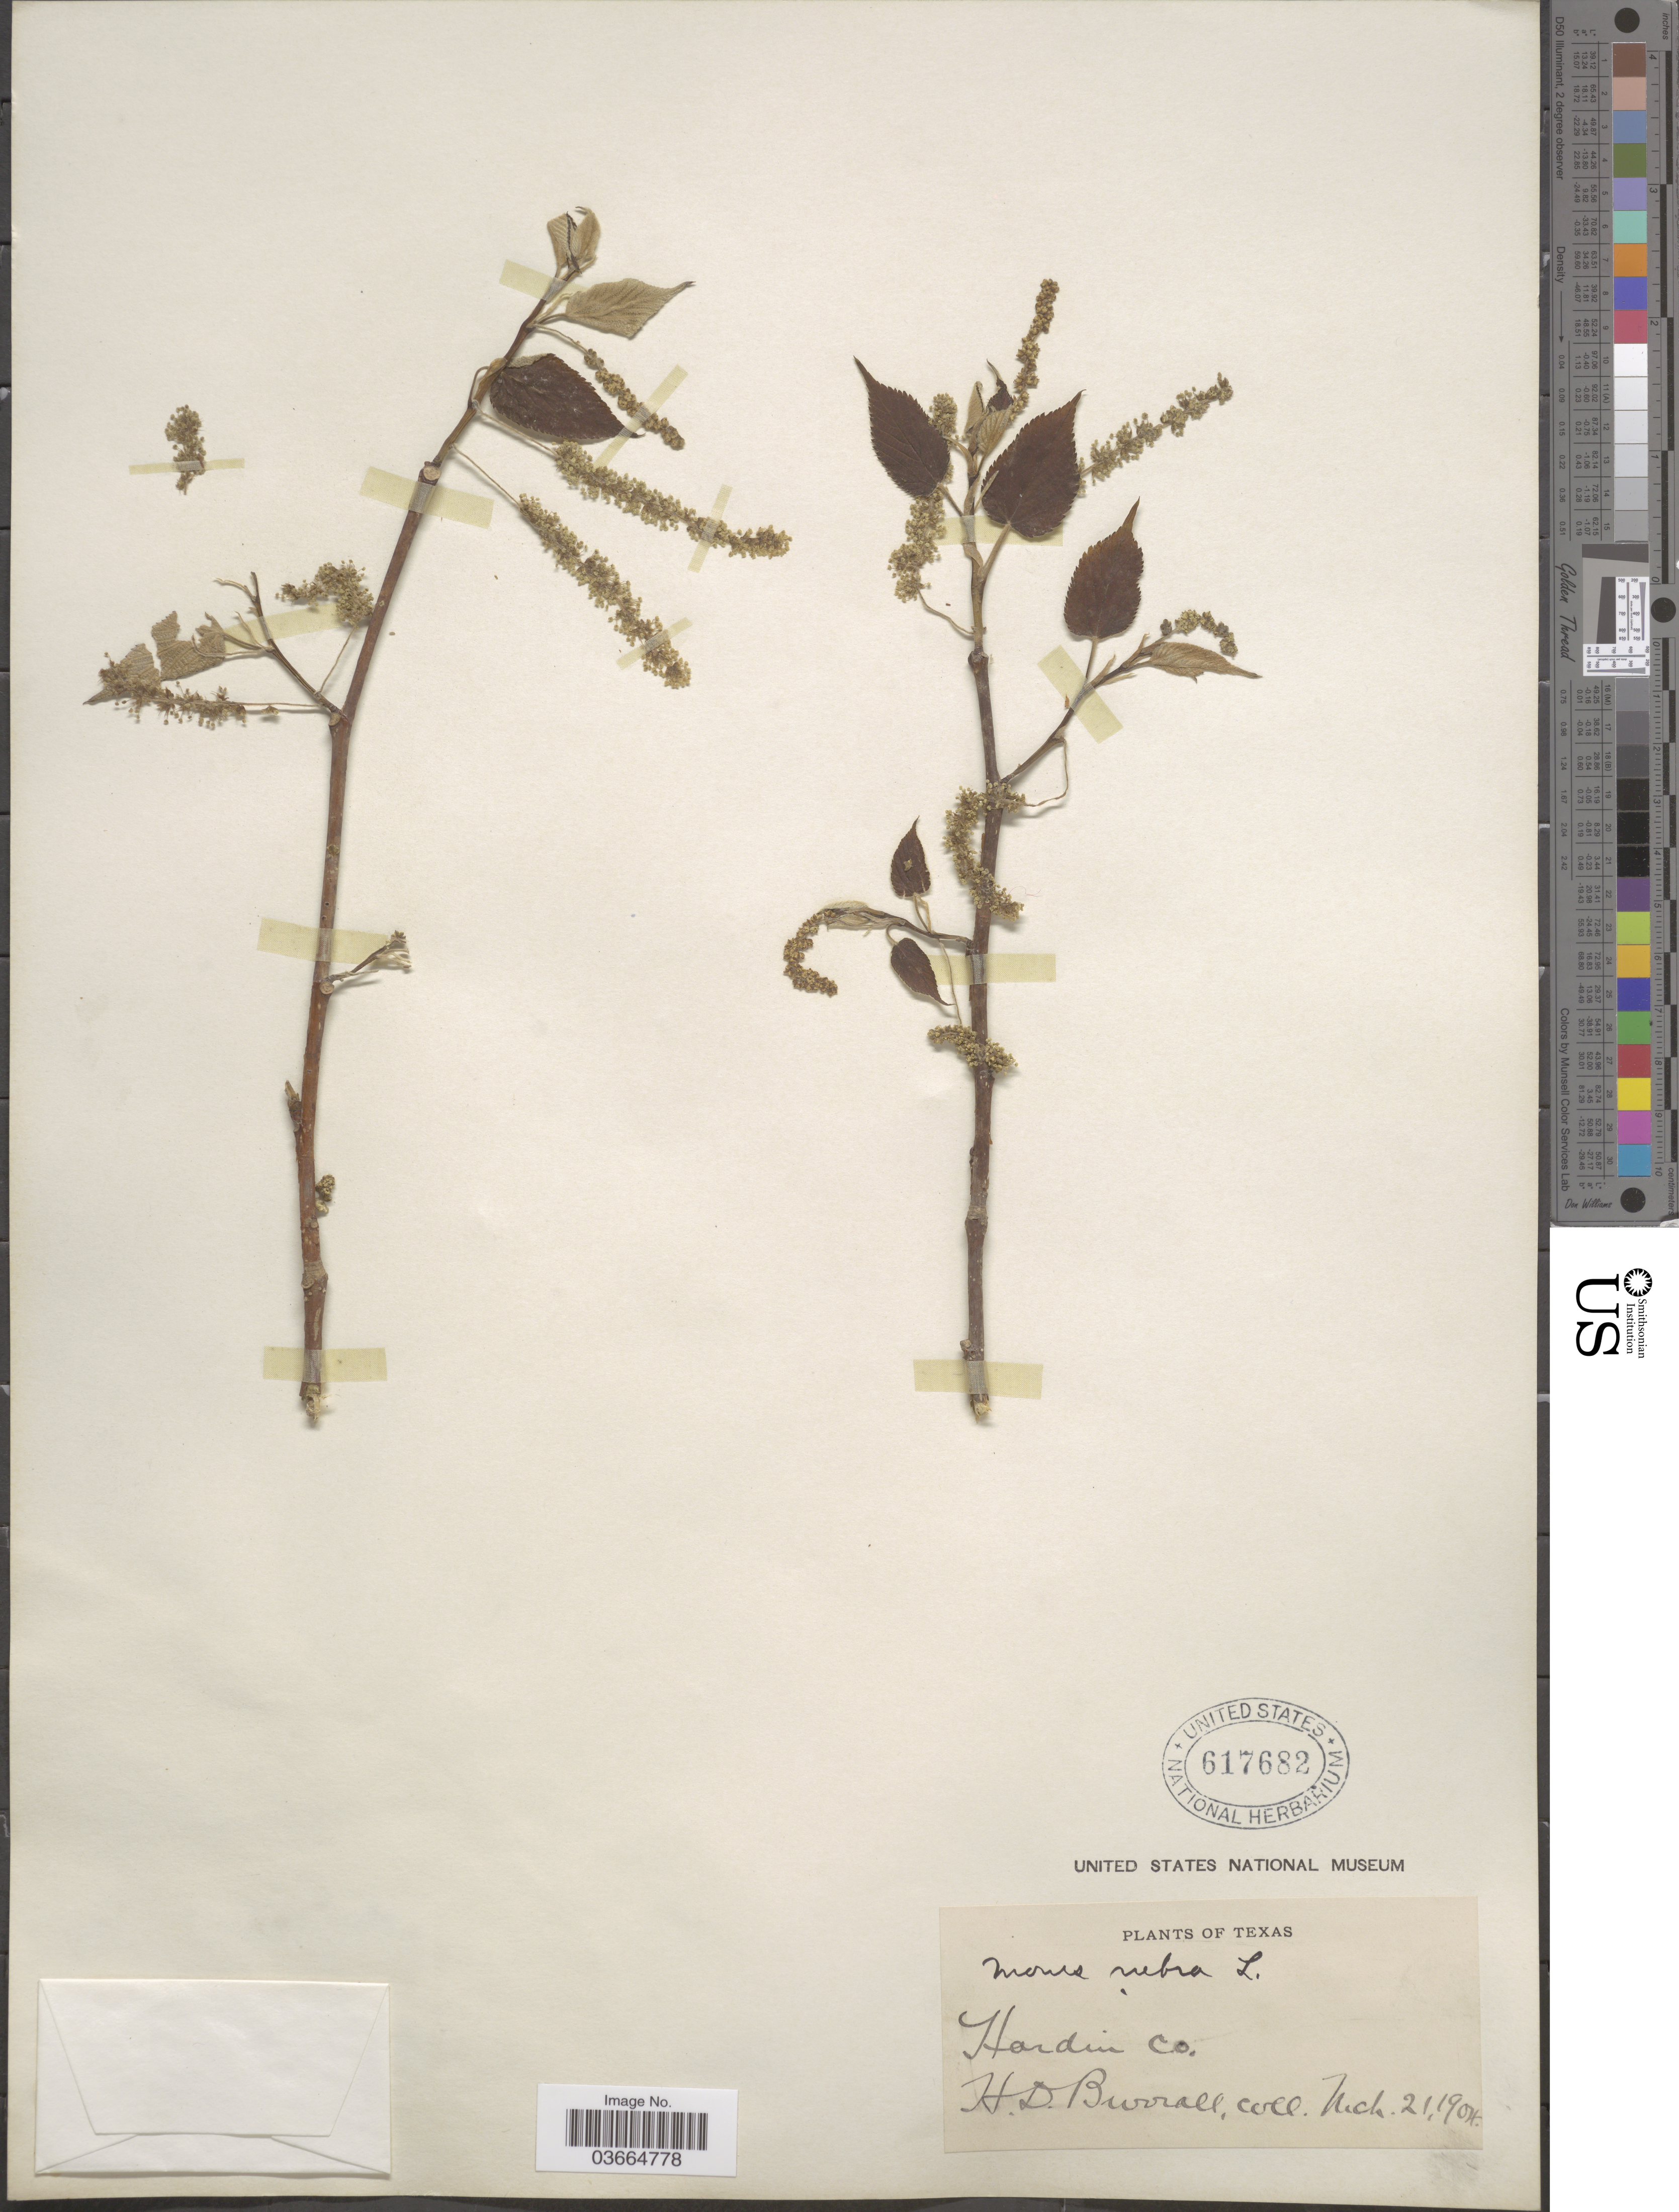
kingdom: Plantae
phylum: Tracheophyta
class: Magnoliopsida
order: Rosales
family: Moraceae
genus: Morus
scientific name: Morus rubra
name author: L.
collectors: H. Burrall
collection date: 1904-03-21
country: United States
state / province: Texas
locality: Hardin Co.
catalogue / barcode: US 617682